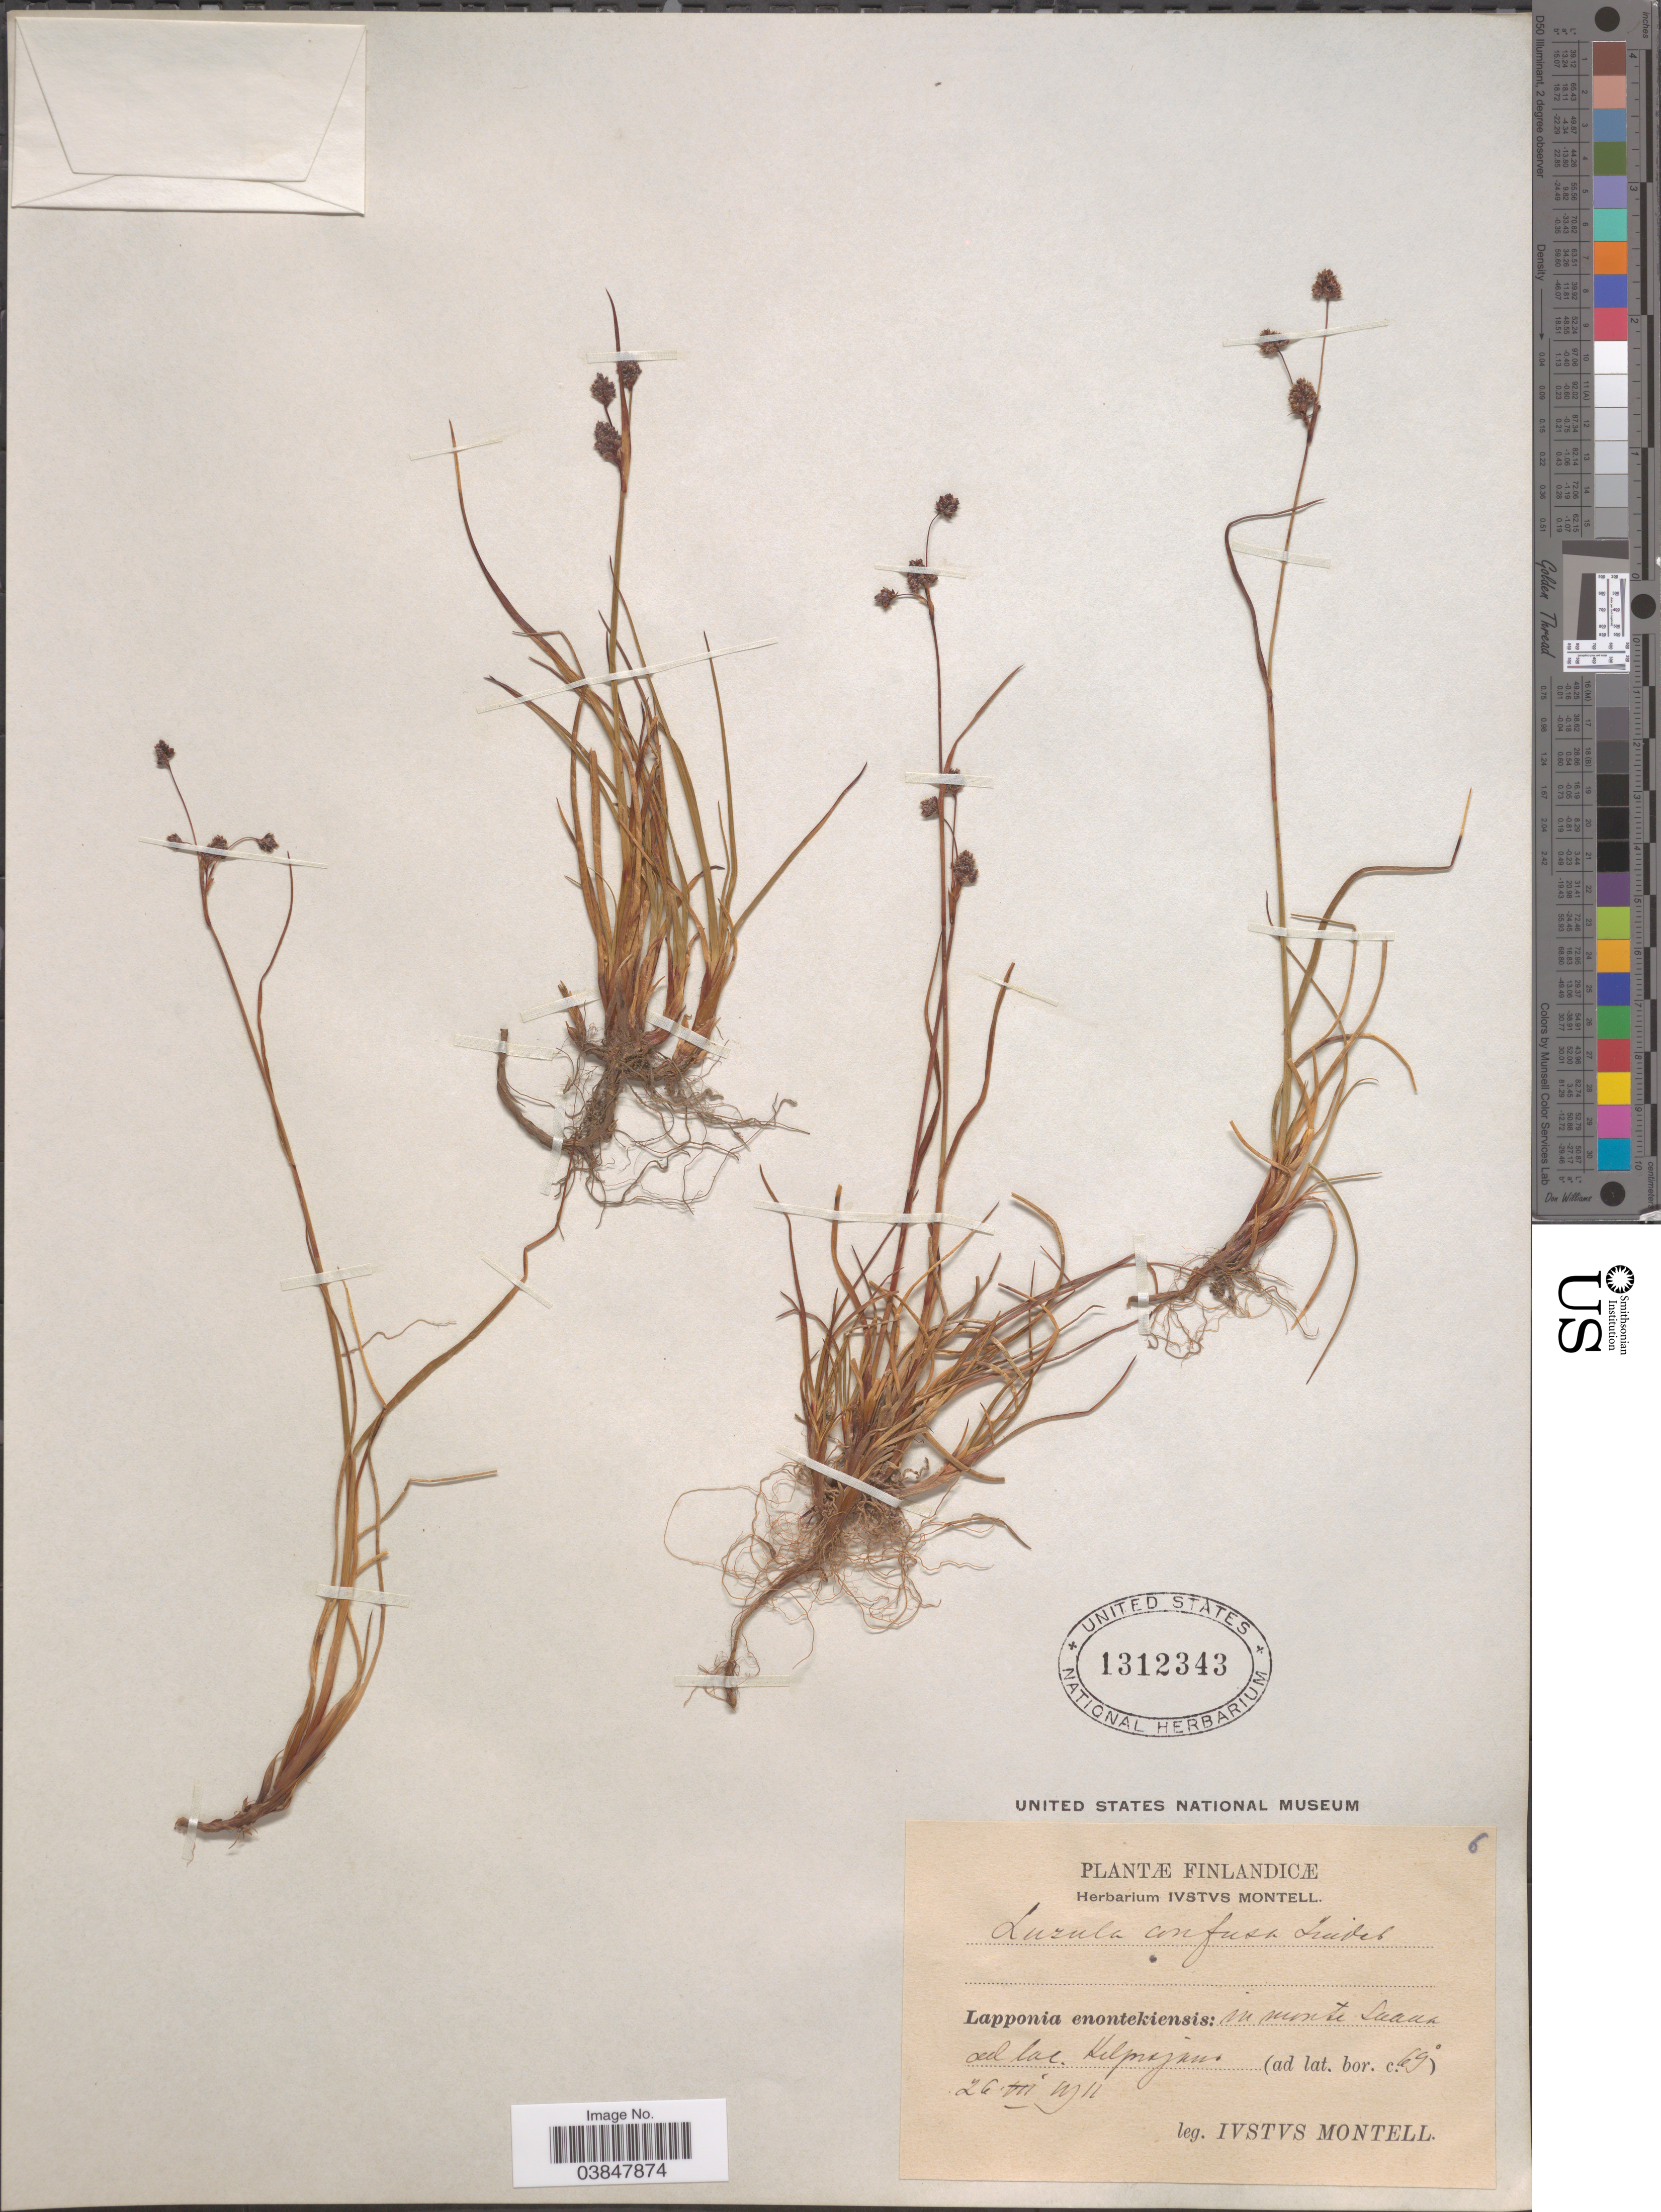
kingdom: Plantae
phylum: Tracheophyta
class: Liliopsida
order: Poales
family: Juncaceae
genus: Luzula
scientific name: Luzula confusa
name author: Lindeb.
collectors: I. Montell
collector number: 6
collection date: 1911-07-26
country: Finland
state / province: Lappi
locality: Saana, Kilpisjärvi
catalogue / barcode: US 1312343